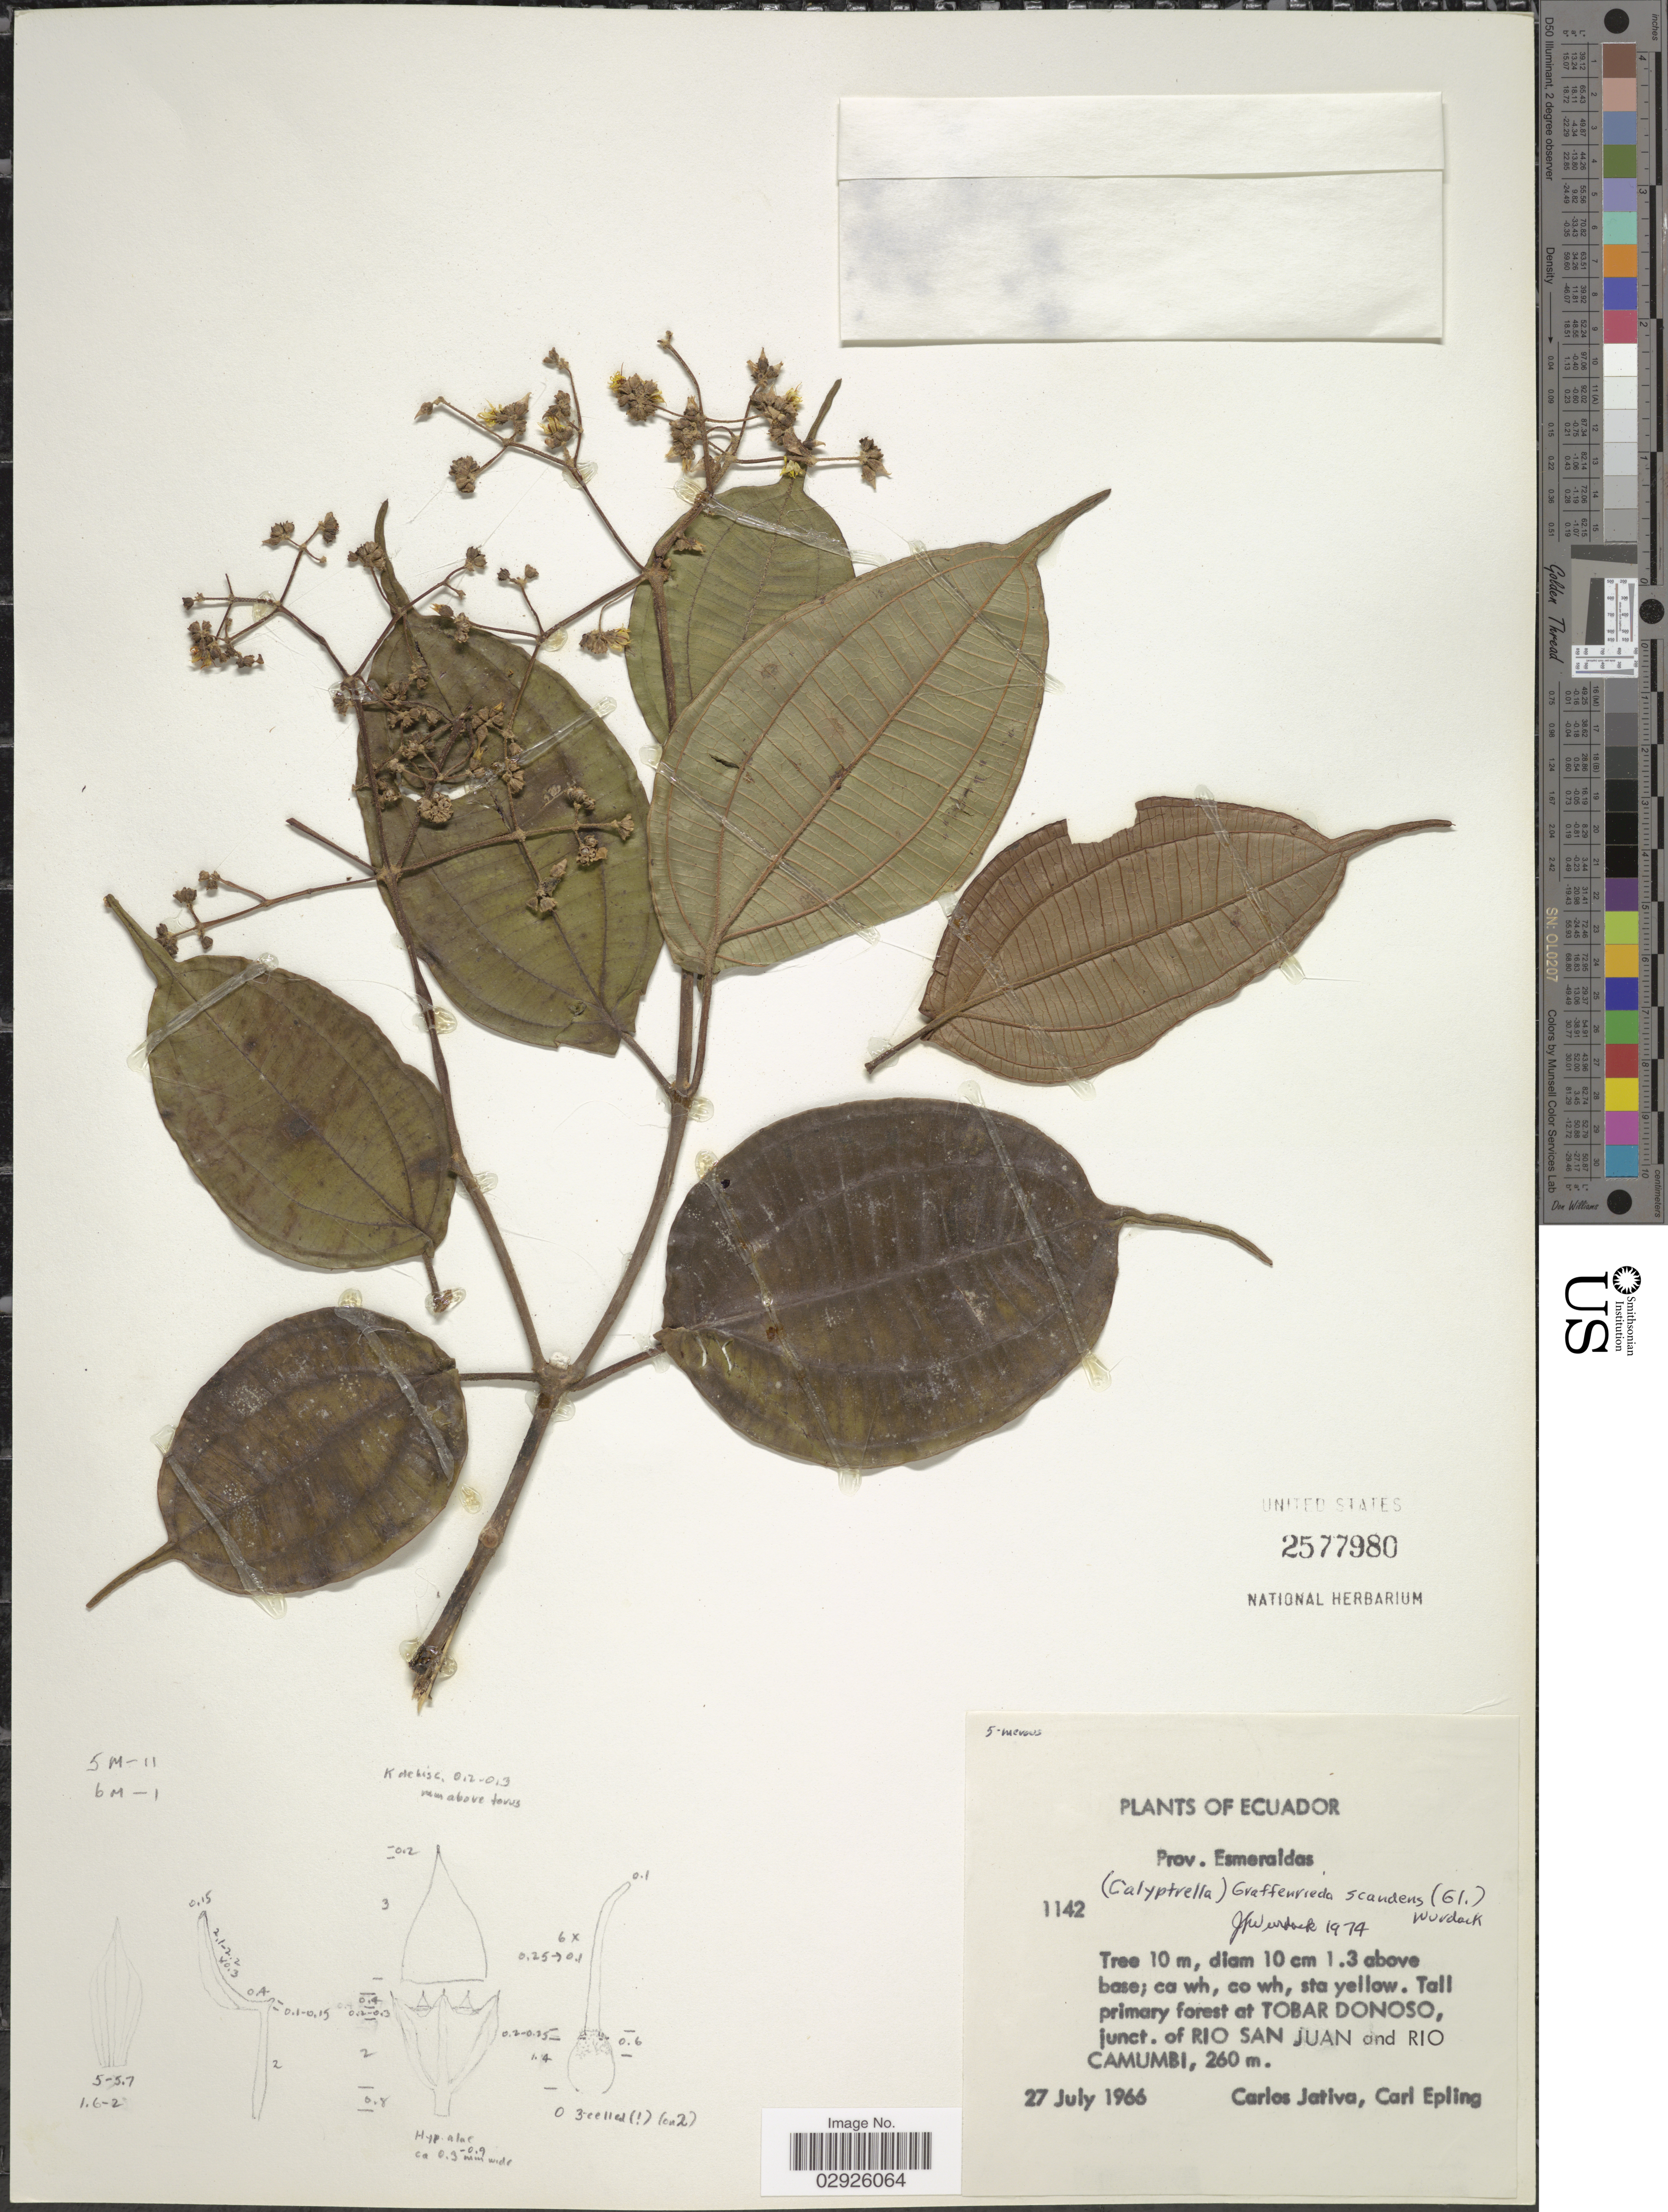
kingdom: Plantae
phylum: Tracheophyta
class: Magnoliopsida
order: Myrtales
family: Melastomataceae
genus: Graffenrieda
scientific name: Graffenrieda scandens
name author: (Gleason) Wurdack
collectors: C. D. Játiva & C. C. Epling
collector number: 1142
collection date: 1966-07-27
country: Ecuador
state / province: Esmeraldas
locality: Trail primary forest at Tobar Donoso, junct. of Rio San Juan and Rio Camumbi.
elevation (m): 260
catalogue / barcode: US 2577980